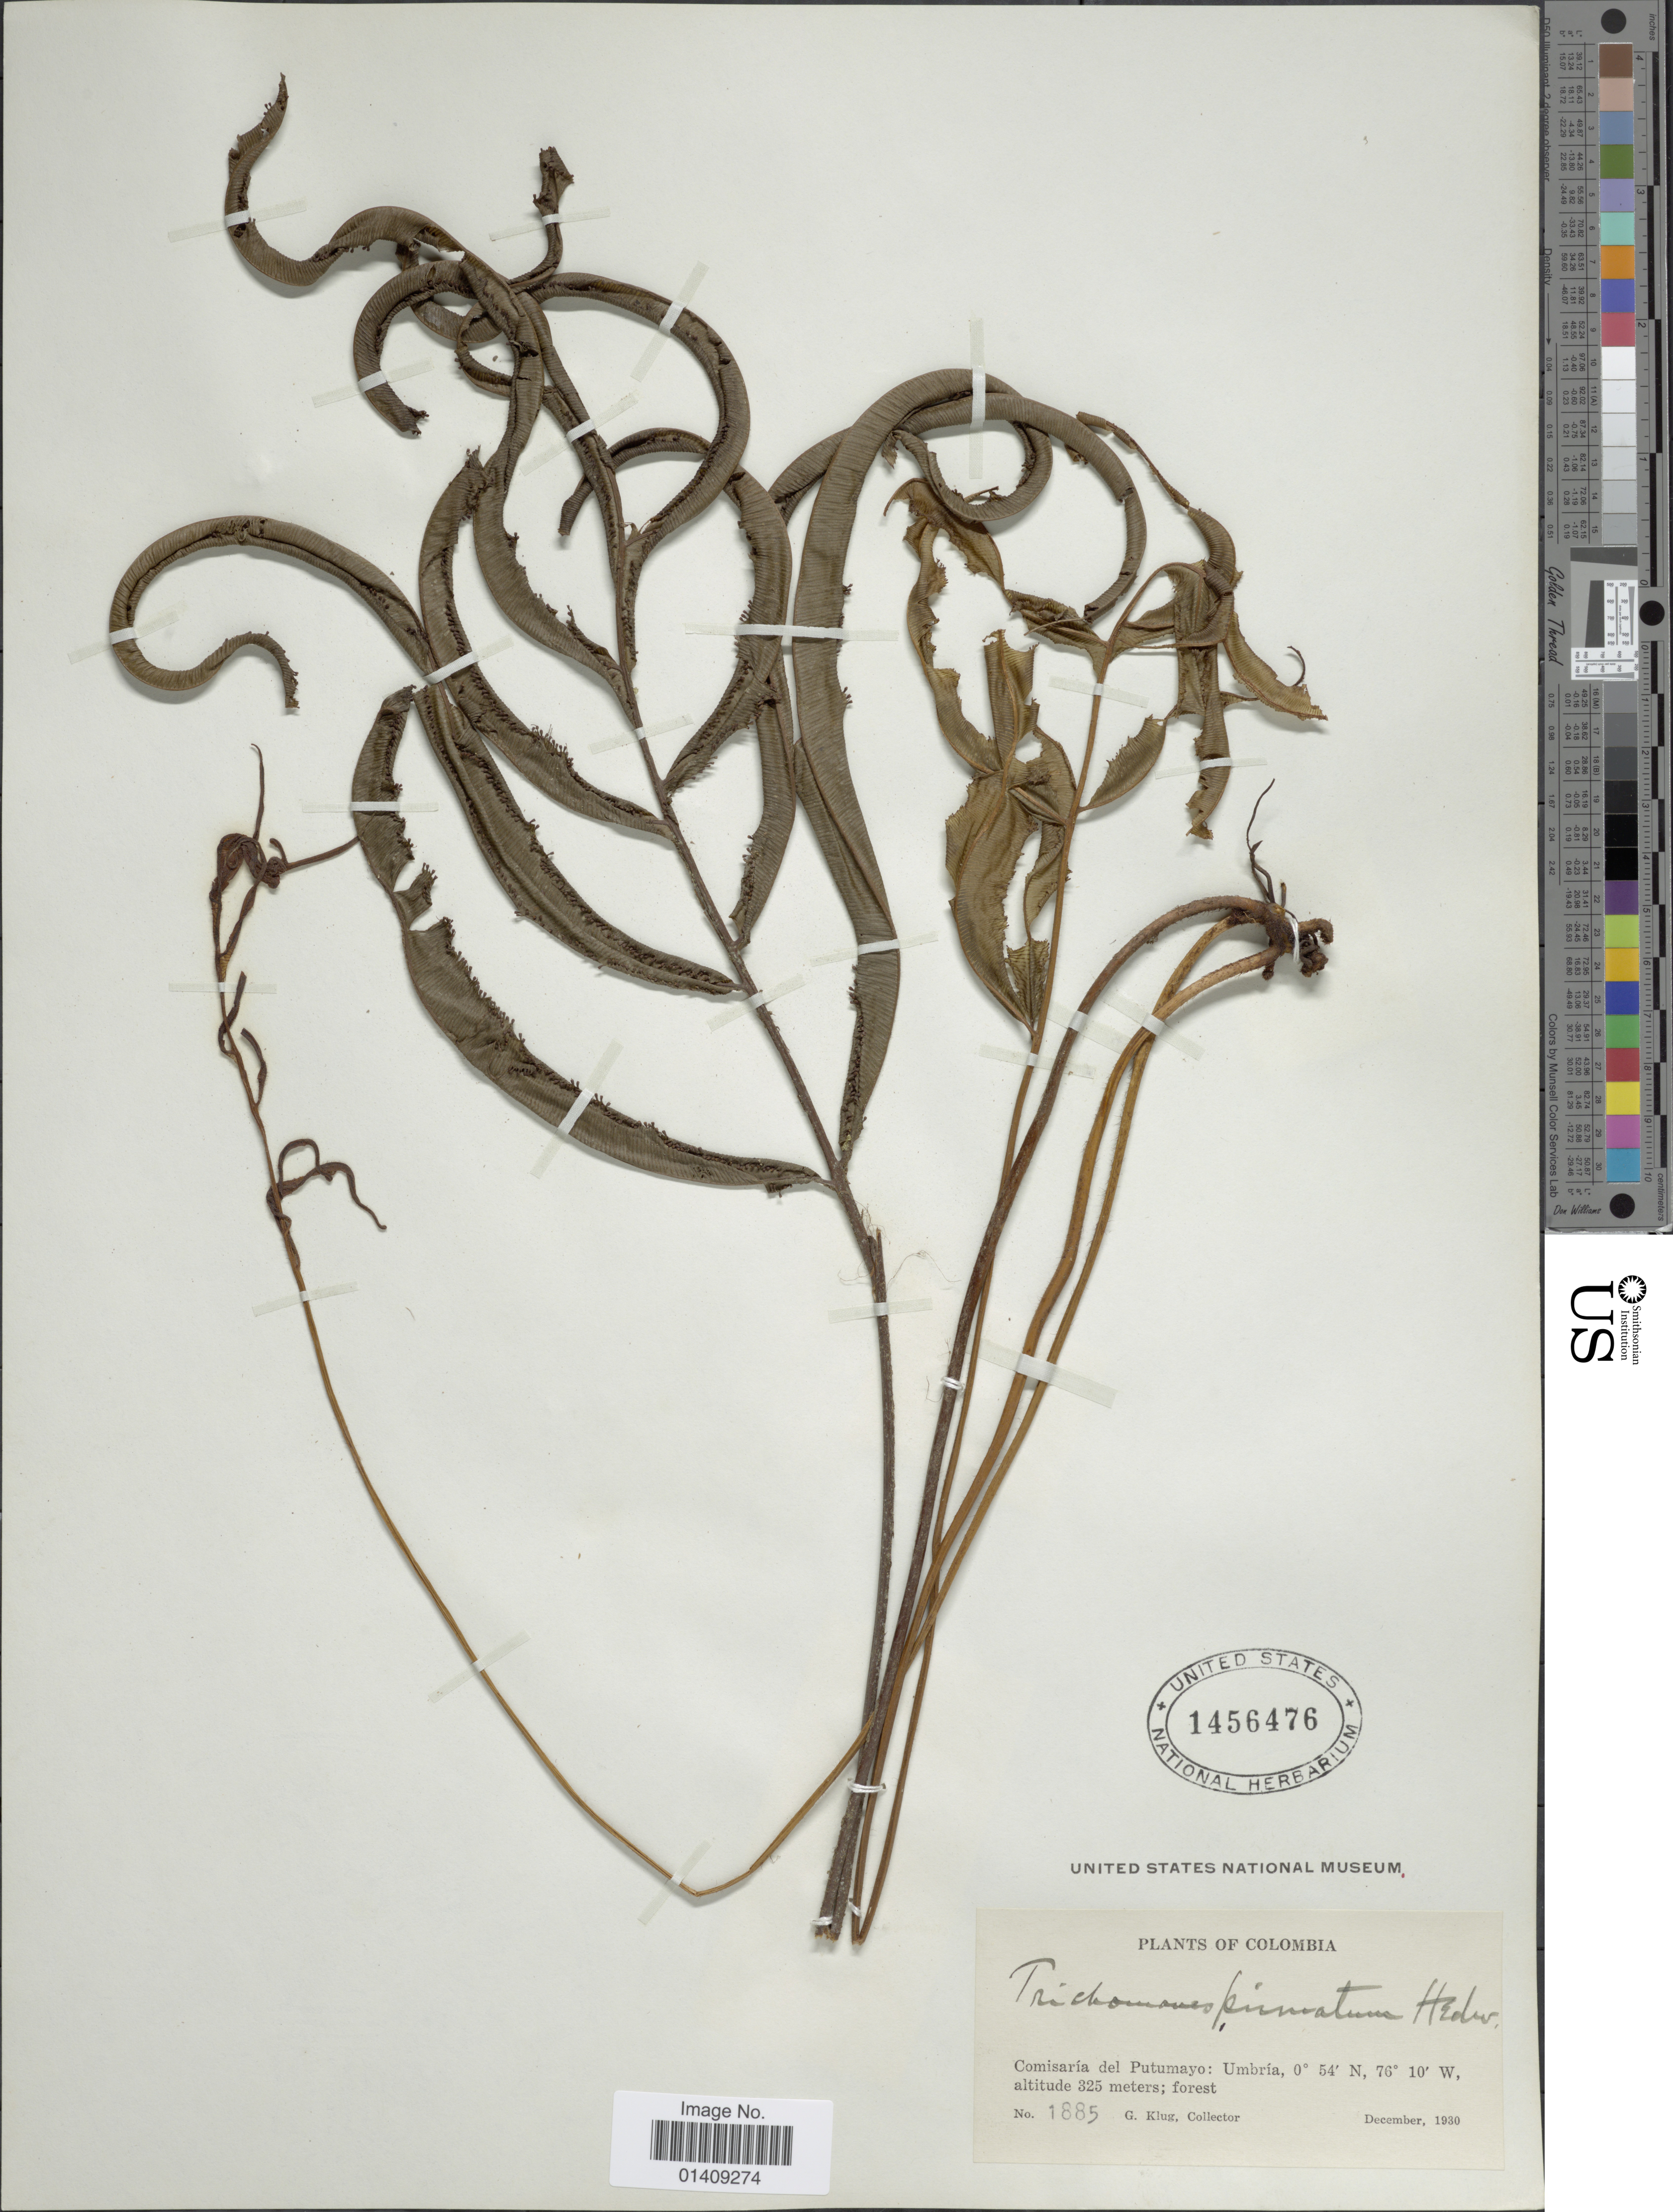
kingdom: Plantae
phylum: Tracheophyta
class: Polypodiopsida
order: Hymenophyllales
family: Hymenophyllaceae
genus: Trichomanes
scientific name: Trichomanes pinnatum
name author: Hedw.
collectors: G. Klug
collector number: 1885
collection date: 1930-12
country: Colombia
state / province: Putumayo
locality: Comisaria del Putumayo: Umbria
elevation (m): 325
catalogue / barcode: US 1456476